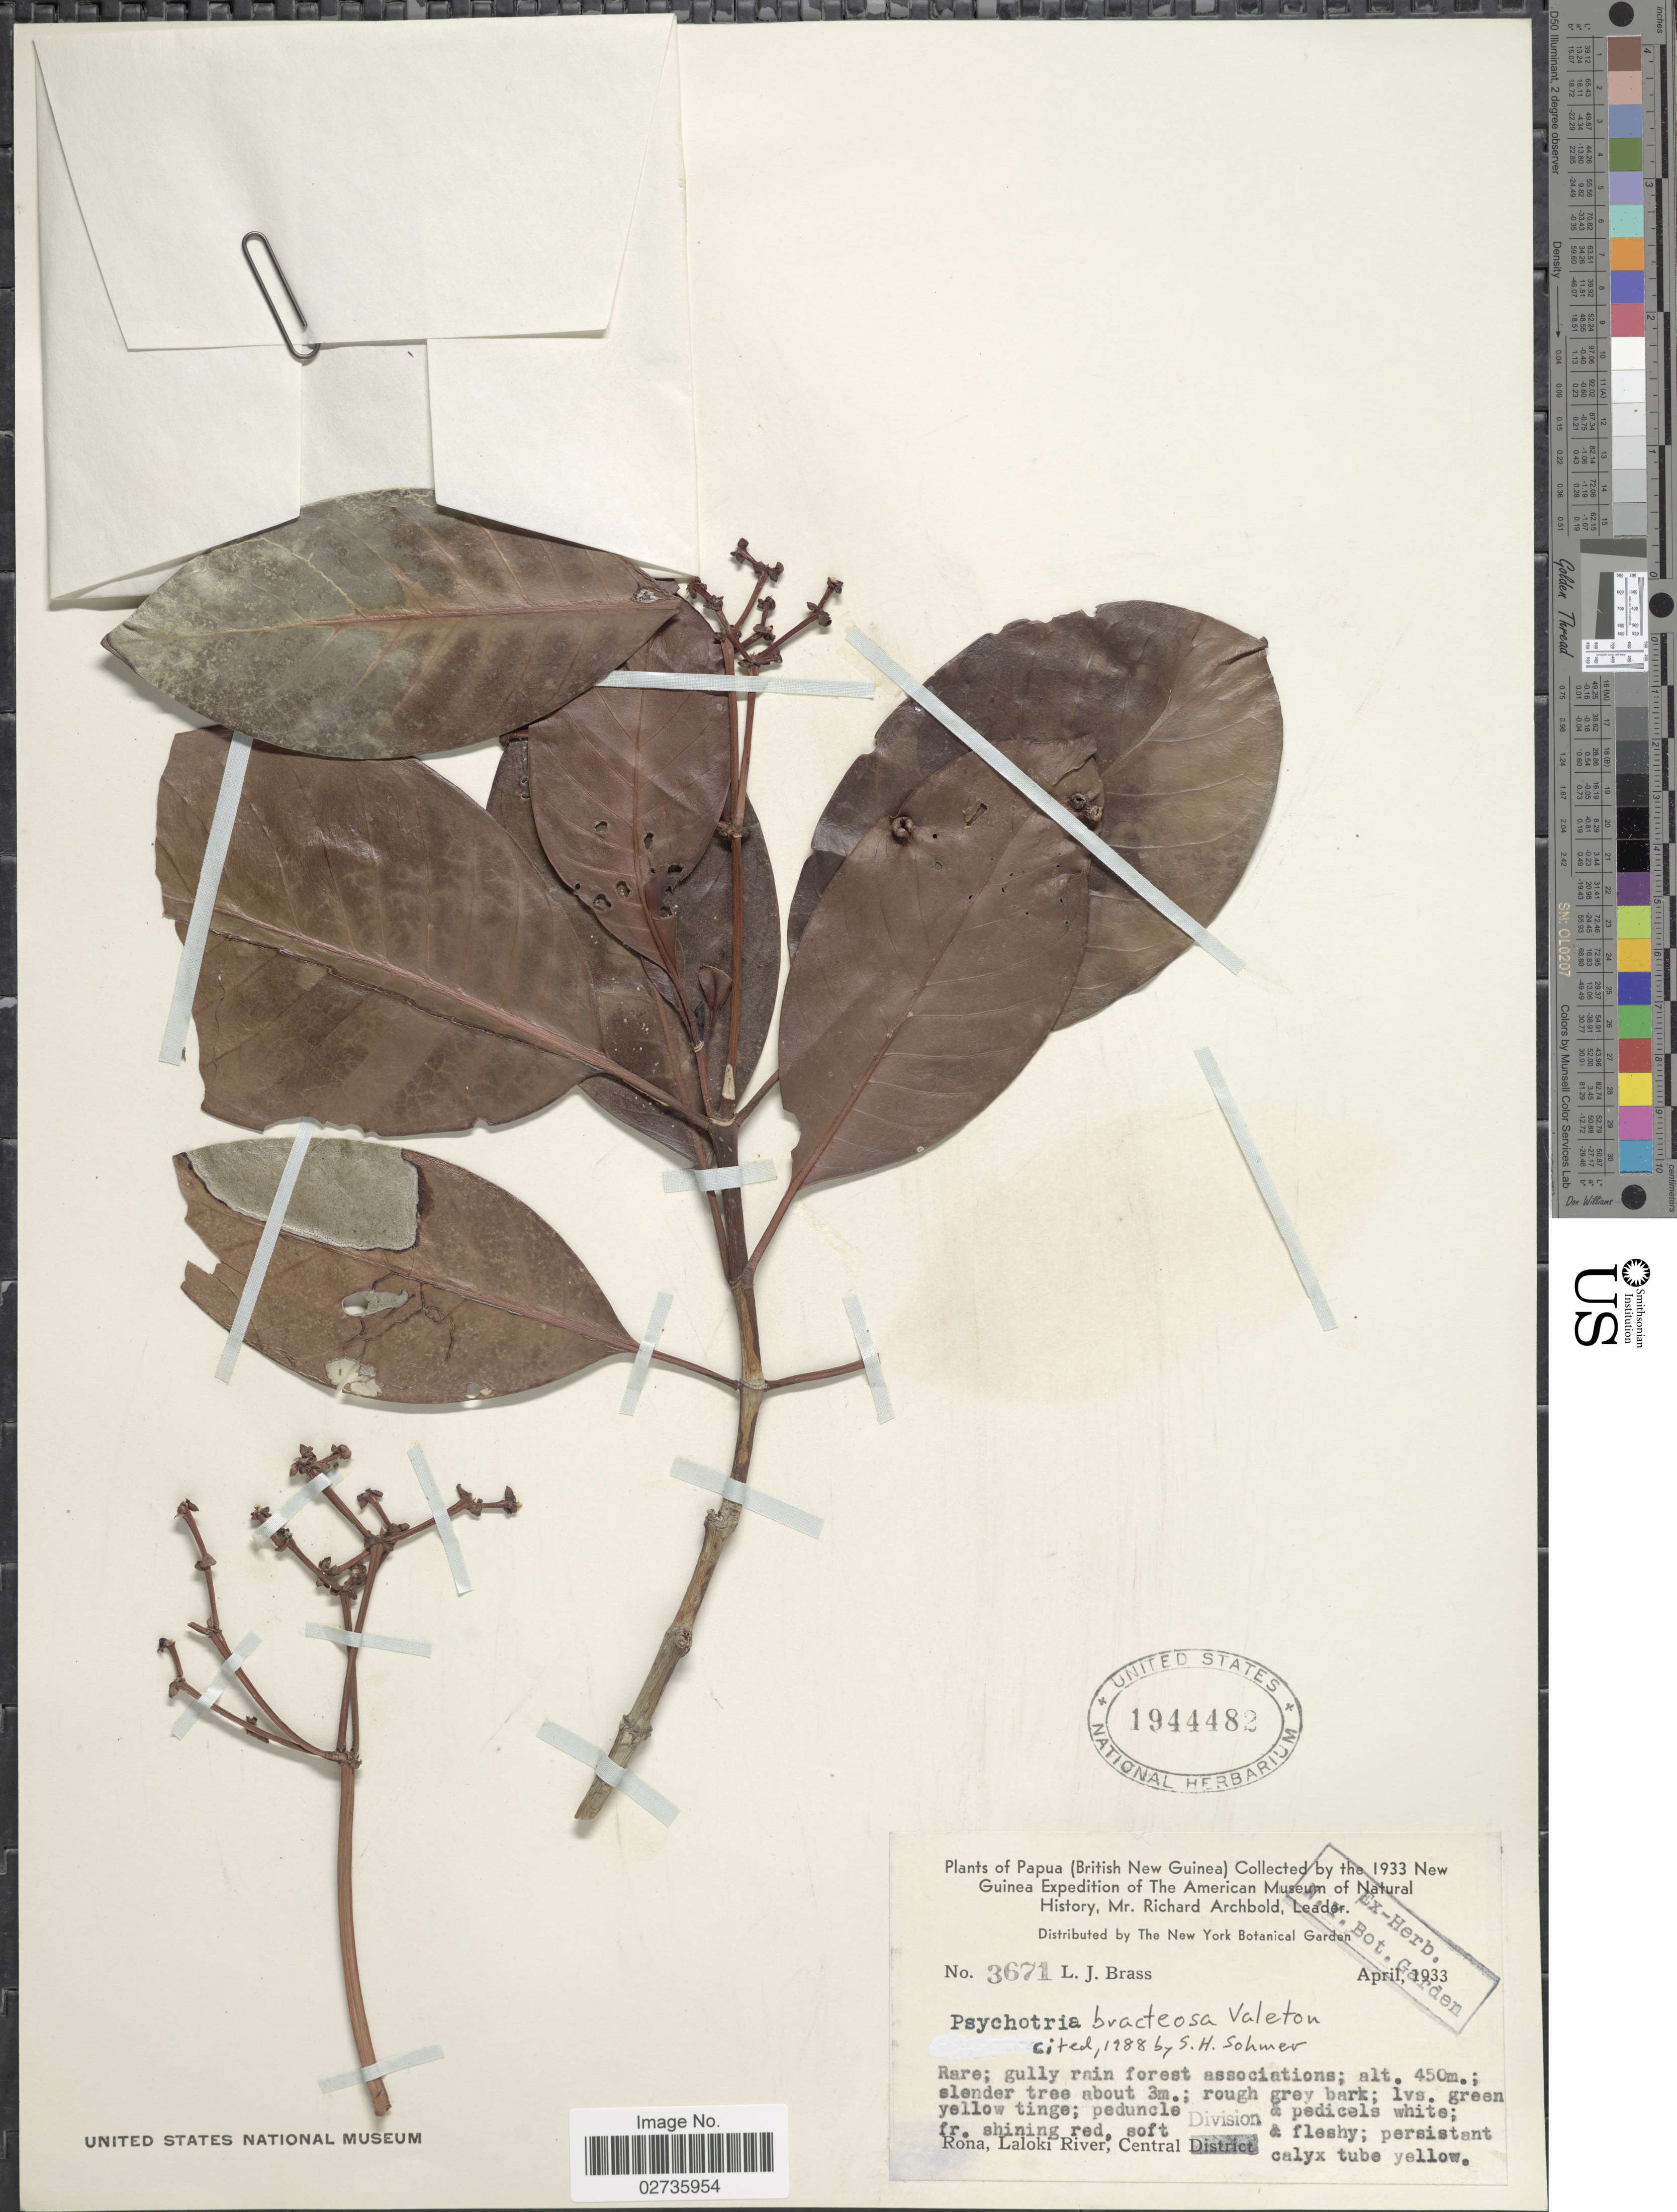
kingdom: Plantae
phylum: Tracheophyta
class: Magnoliopsida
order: Gentianales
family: Rubiaceae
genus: Psychotria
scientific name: Psychotria bracteosa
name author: Hiern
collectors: L. J. Brass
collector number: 3671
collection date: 1933-04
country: Papua New Guinea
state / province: Central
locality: (British New Guinea), Rare; gully rain forest associations, Rona, Laloki River, Central Division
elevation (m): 450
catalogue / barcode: US 1944482